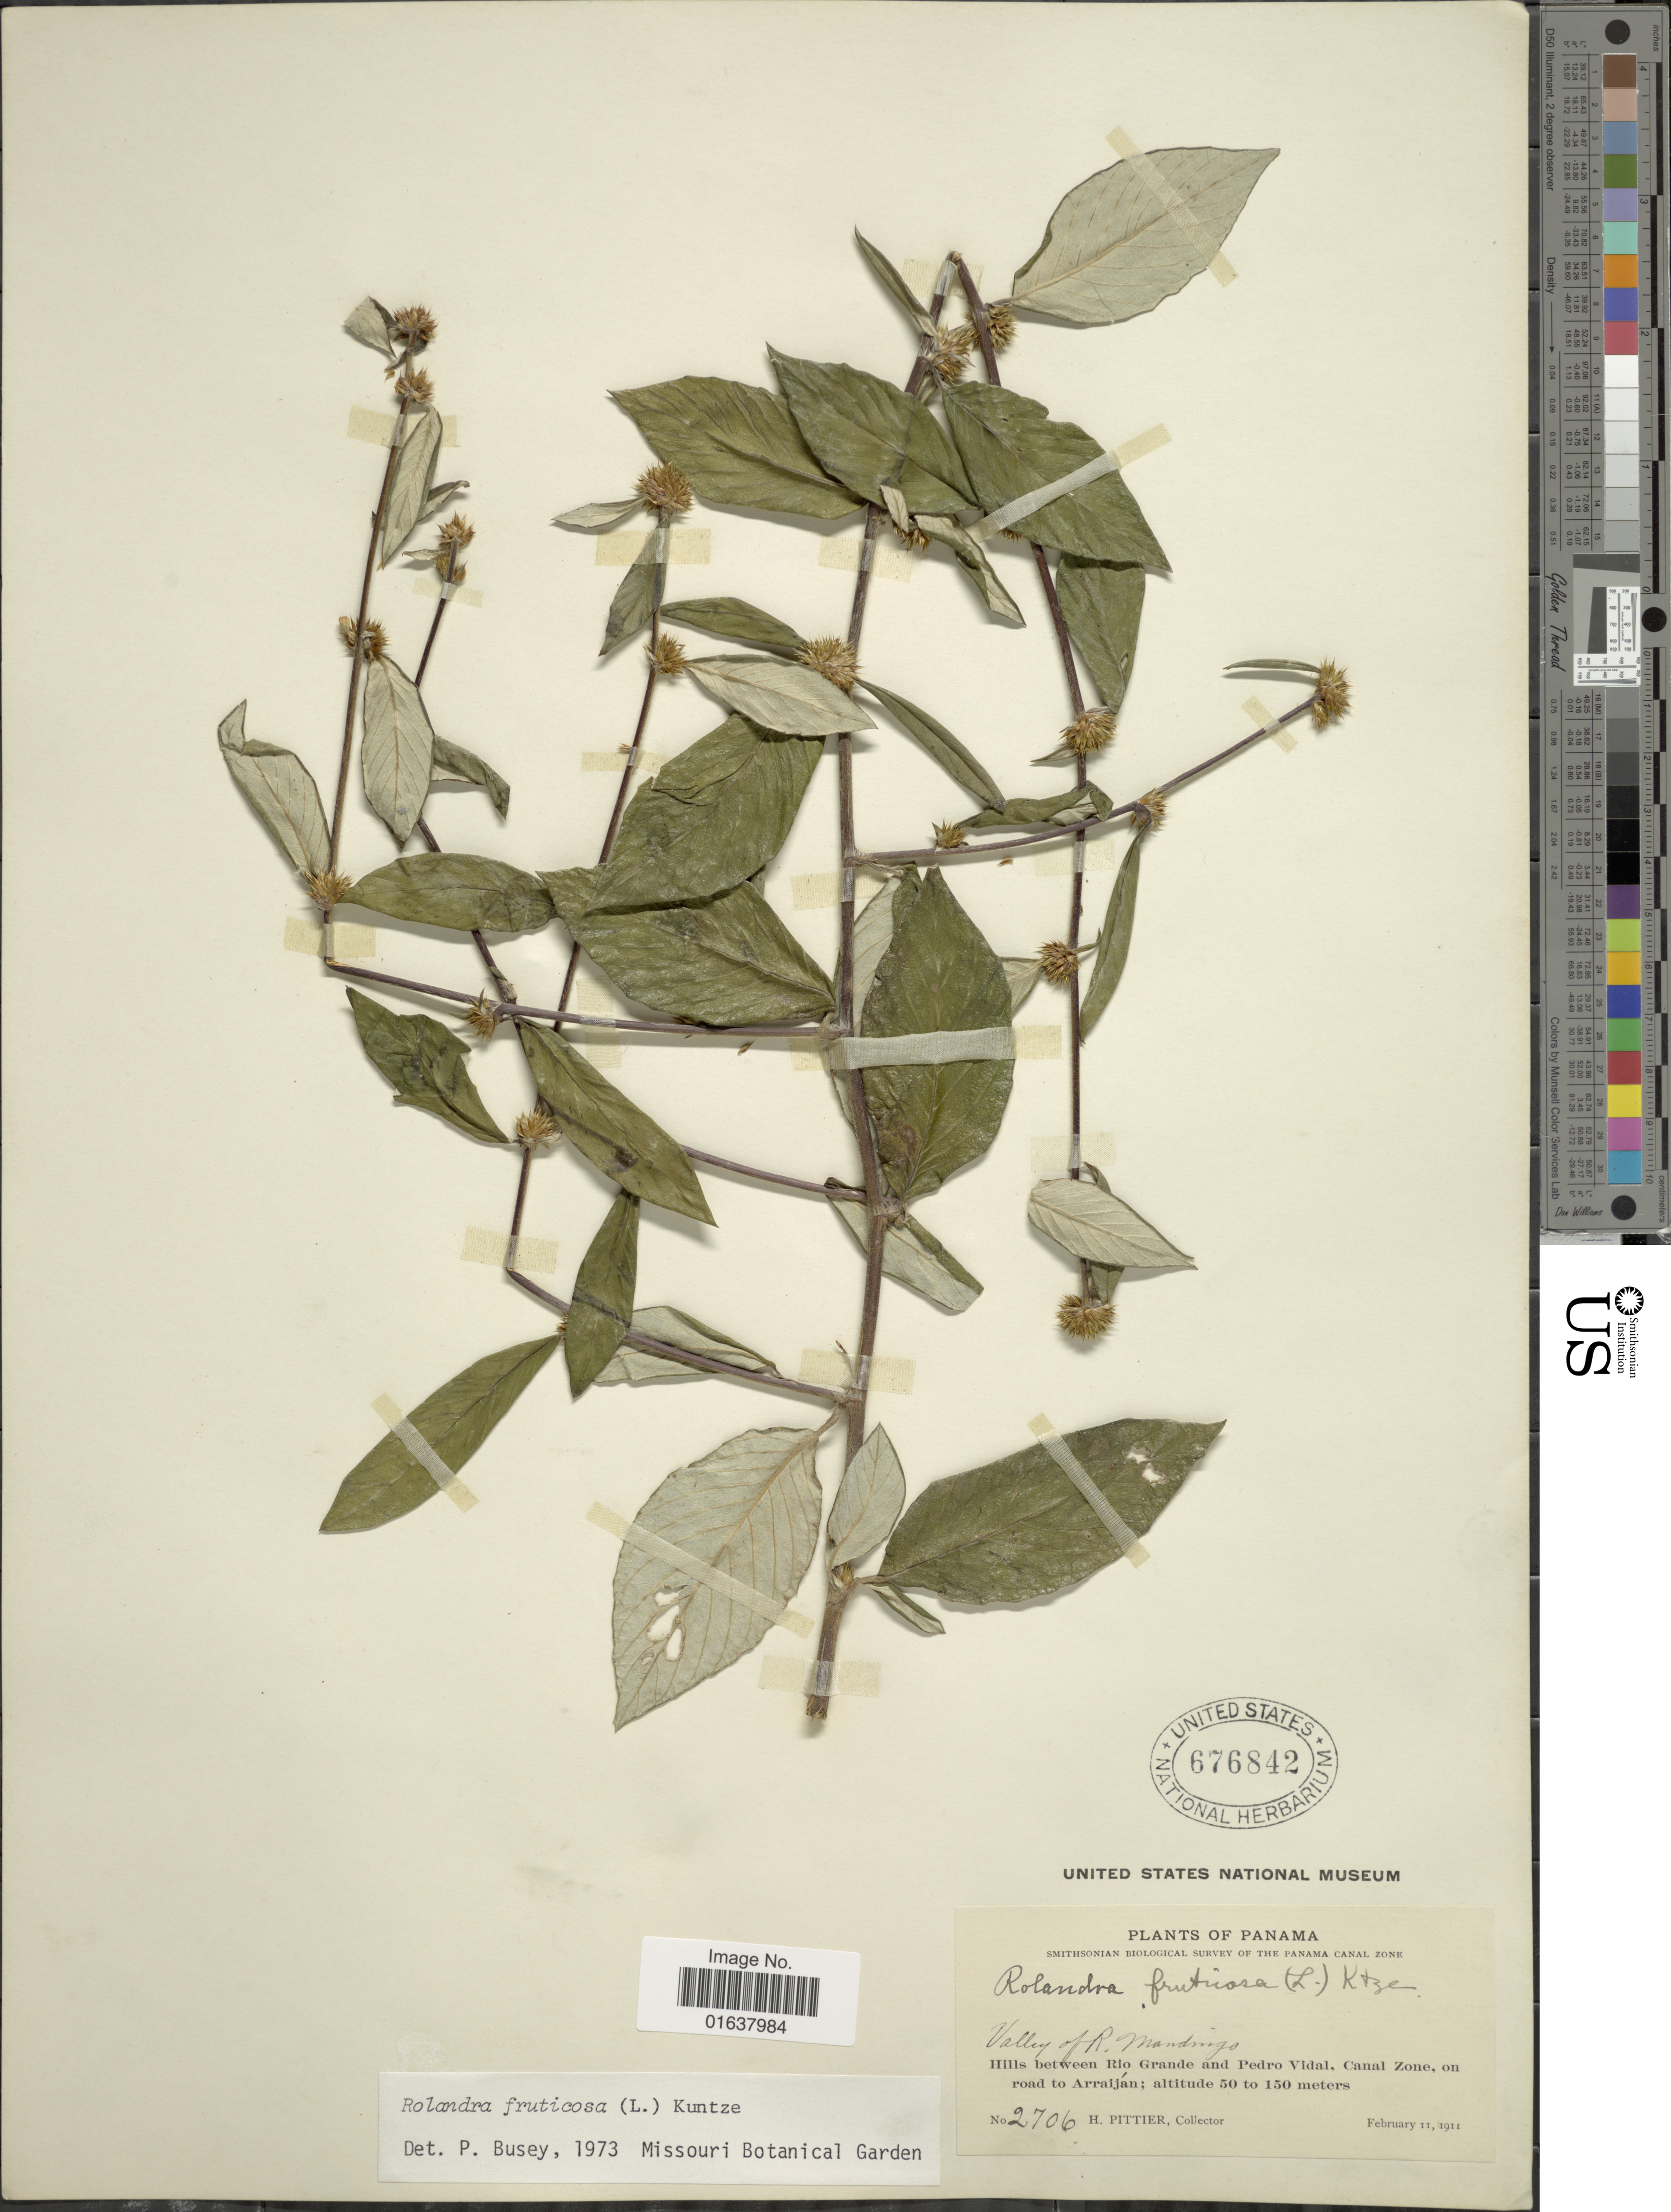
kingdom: Plantae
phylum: Tracheophyta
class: Magnoliopsida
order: Asterales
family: Asteraceae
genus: Rolandra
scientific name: Rolandra fruticosa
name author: (L.) Kuntze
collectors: H. F. Pittier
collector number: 2706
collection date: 1911-02-11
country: Panama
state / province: Colón / Panamá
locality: Valley of R. Mandingo. Hills between Rio Grande and Pedro Vidal, Canal Zone, on road to Arraijan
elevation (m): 50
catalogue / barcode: US 676842